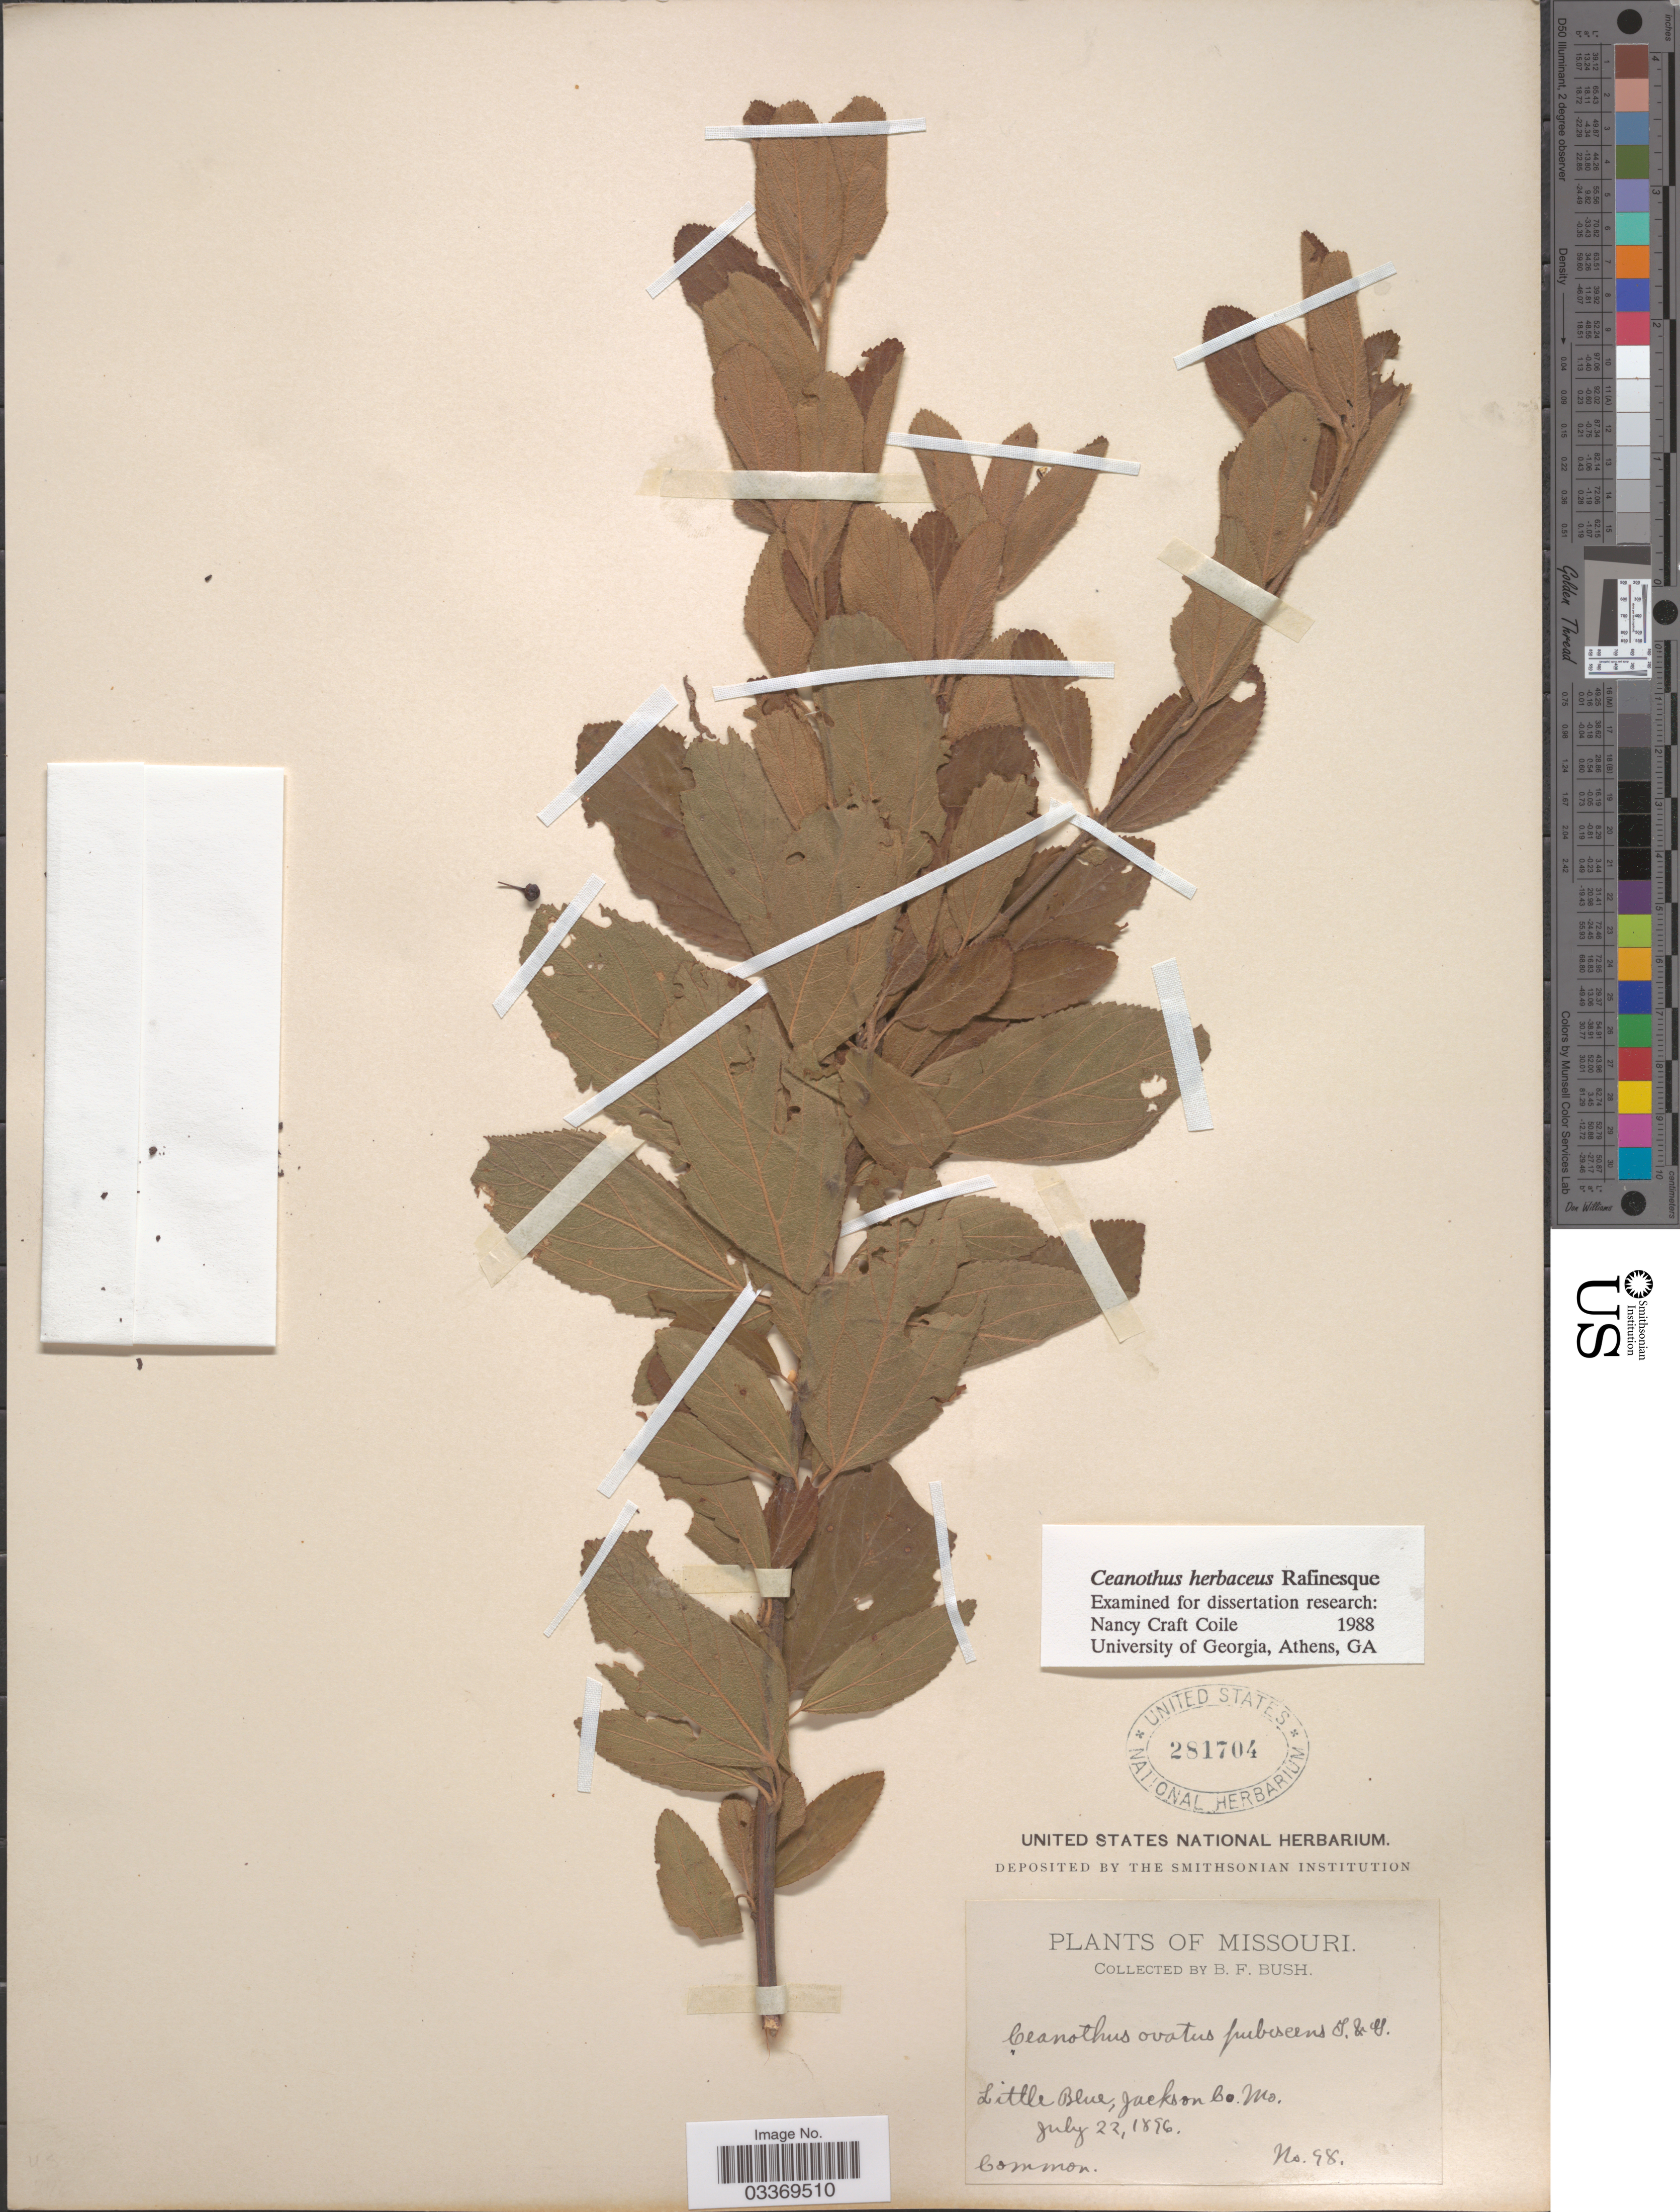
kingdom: Plantae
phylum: Tracheophyta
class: Magnoliopsida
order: Rosales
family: Rhamnaceae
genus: Ceanothus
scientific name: Ceanothus ovatus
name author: Desf.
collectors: B. F. Bush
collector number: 98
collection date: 1896-07-22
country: United States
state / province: Missouri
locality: Little Blue, Jackson Co.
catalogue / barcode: US 281704